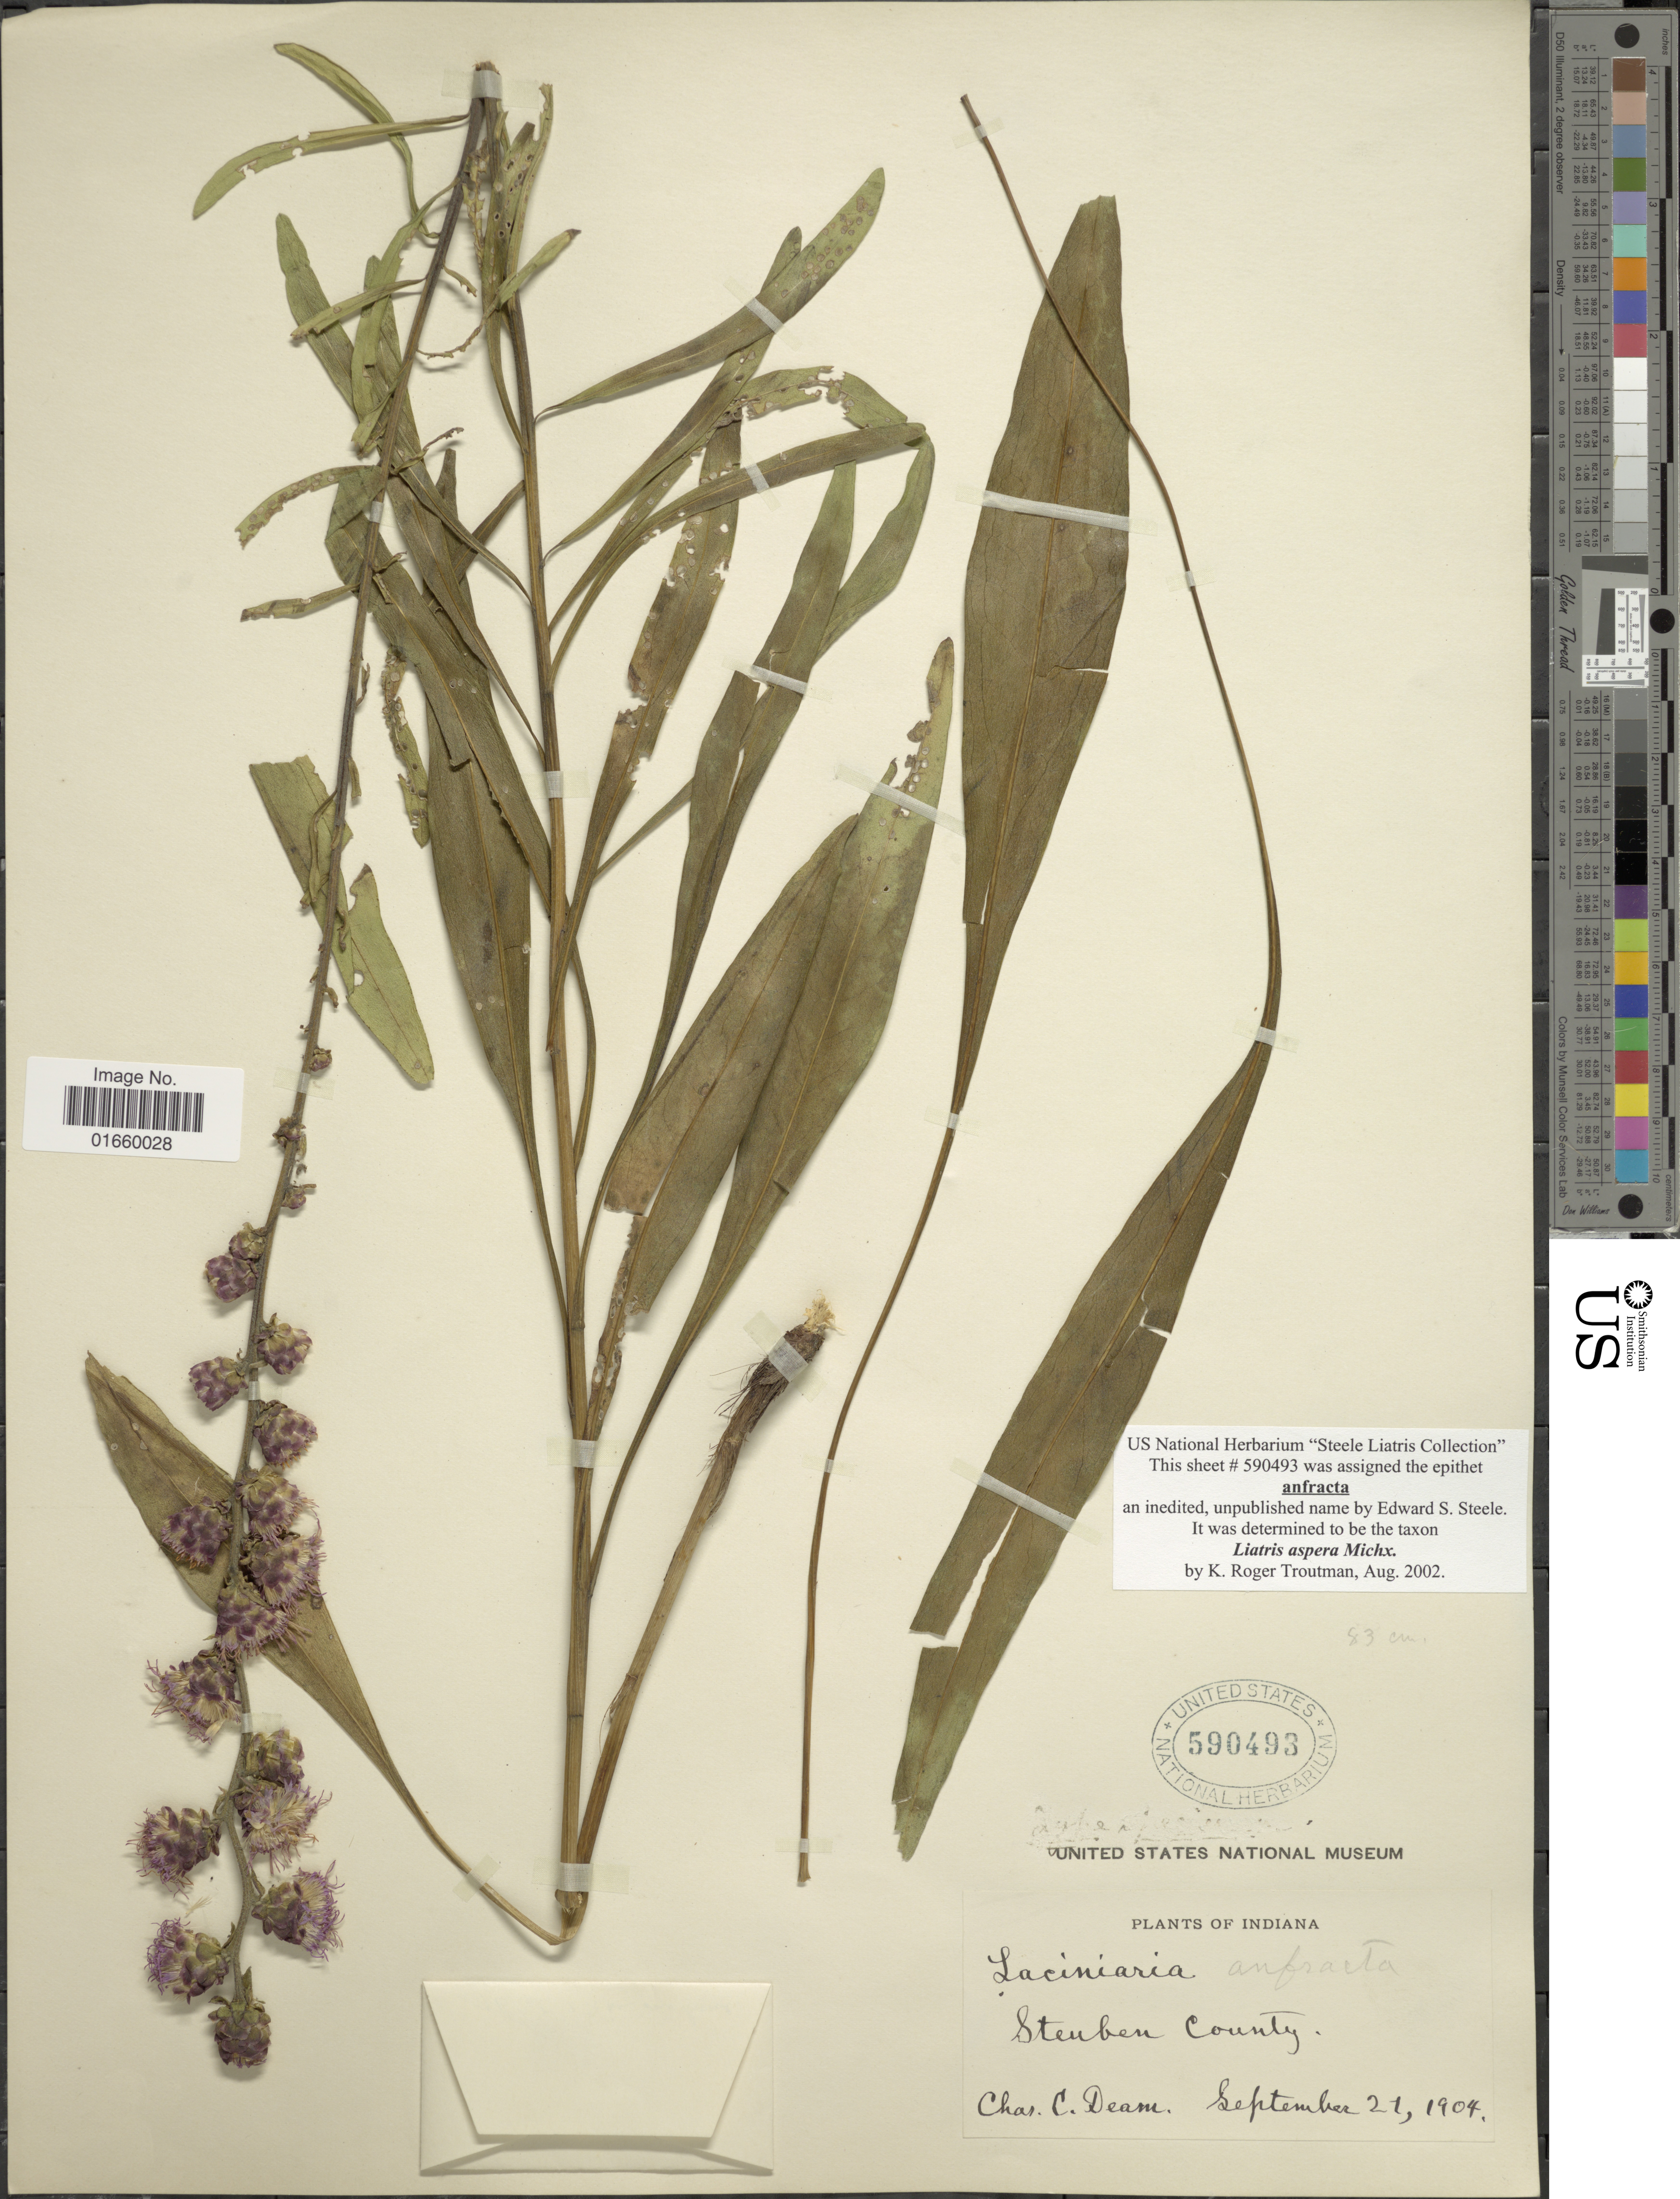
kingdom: Plantae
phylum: Tracheophyta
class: Magnoliopsida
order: Asterales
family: Asteraceae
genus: Liatris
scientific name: Liatris aspera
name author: Michx.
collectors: C. C. Deam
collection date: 1904-09-21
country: United States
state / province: Indiana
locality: Steuben County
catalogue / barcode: US 590493